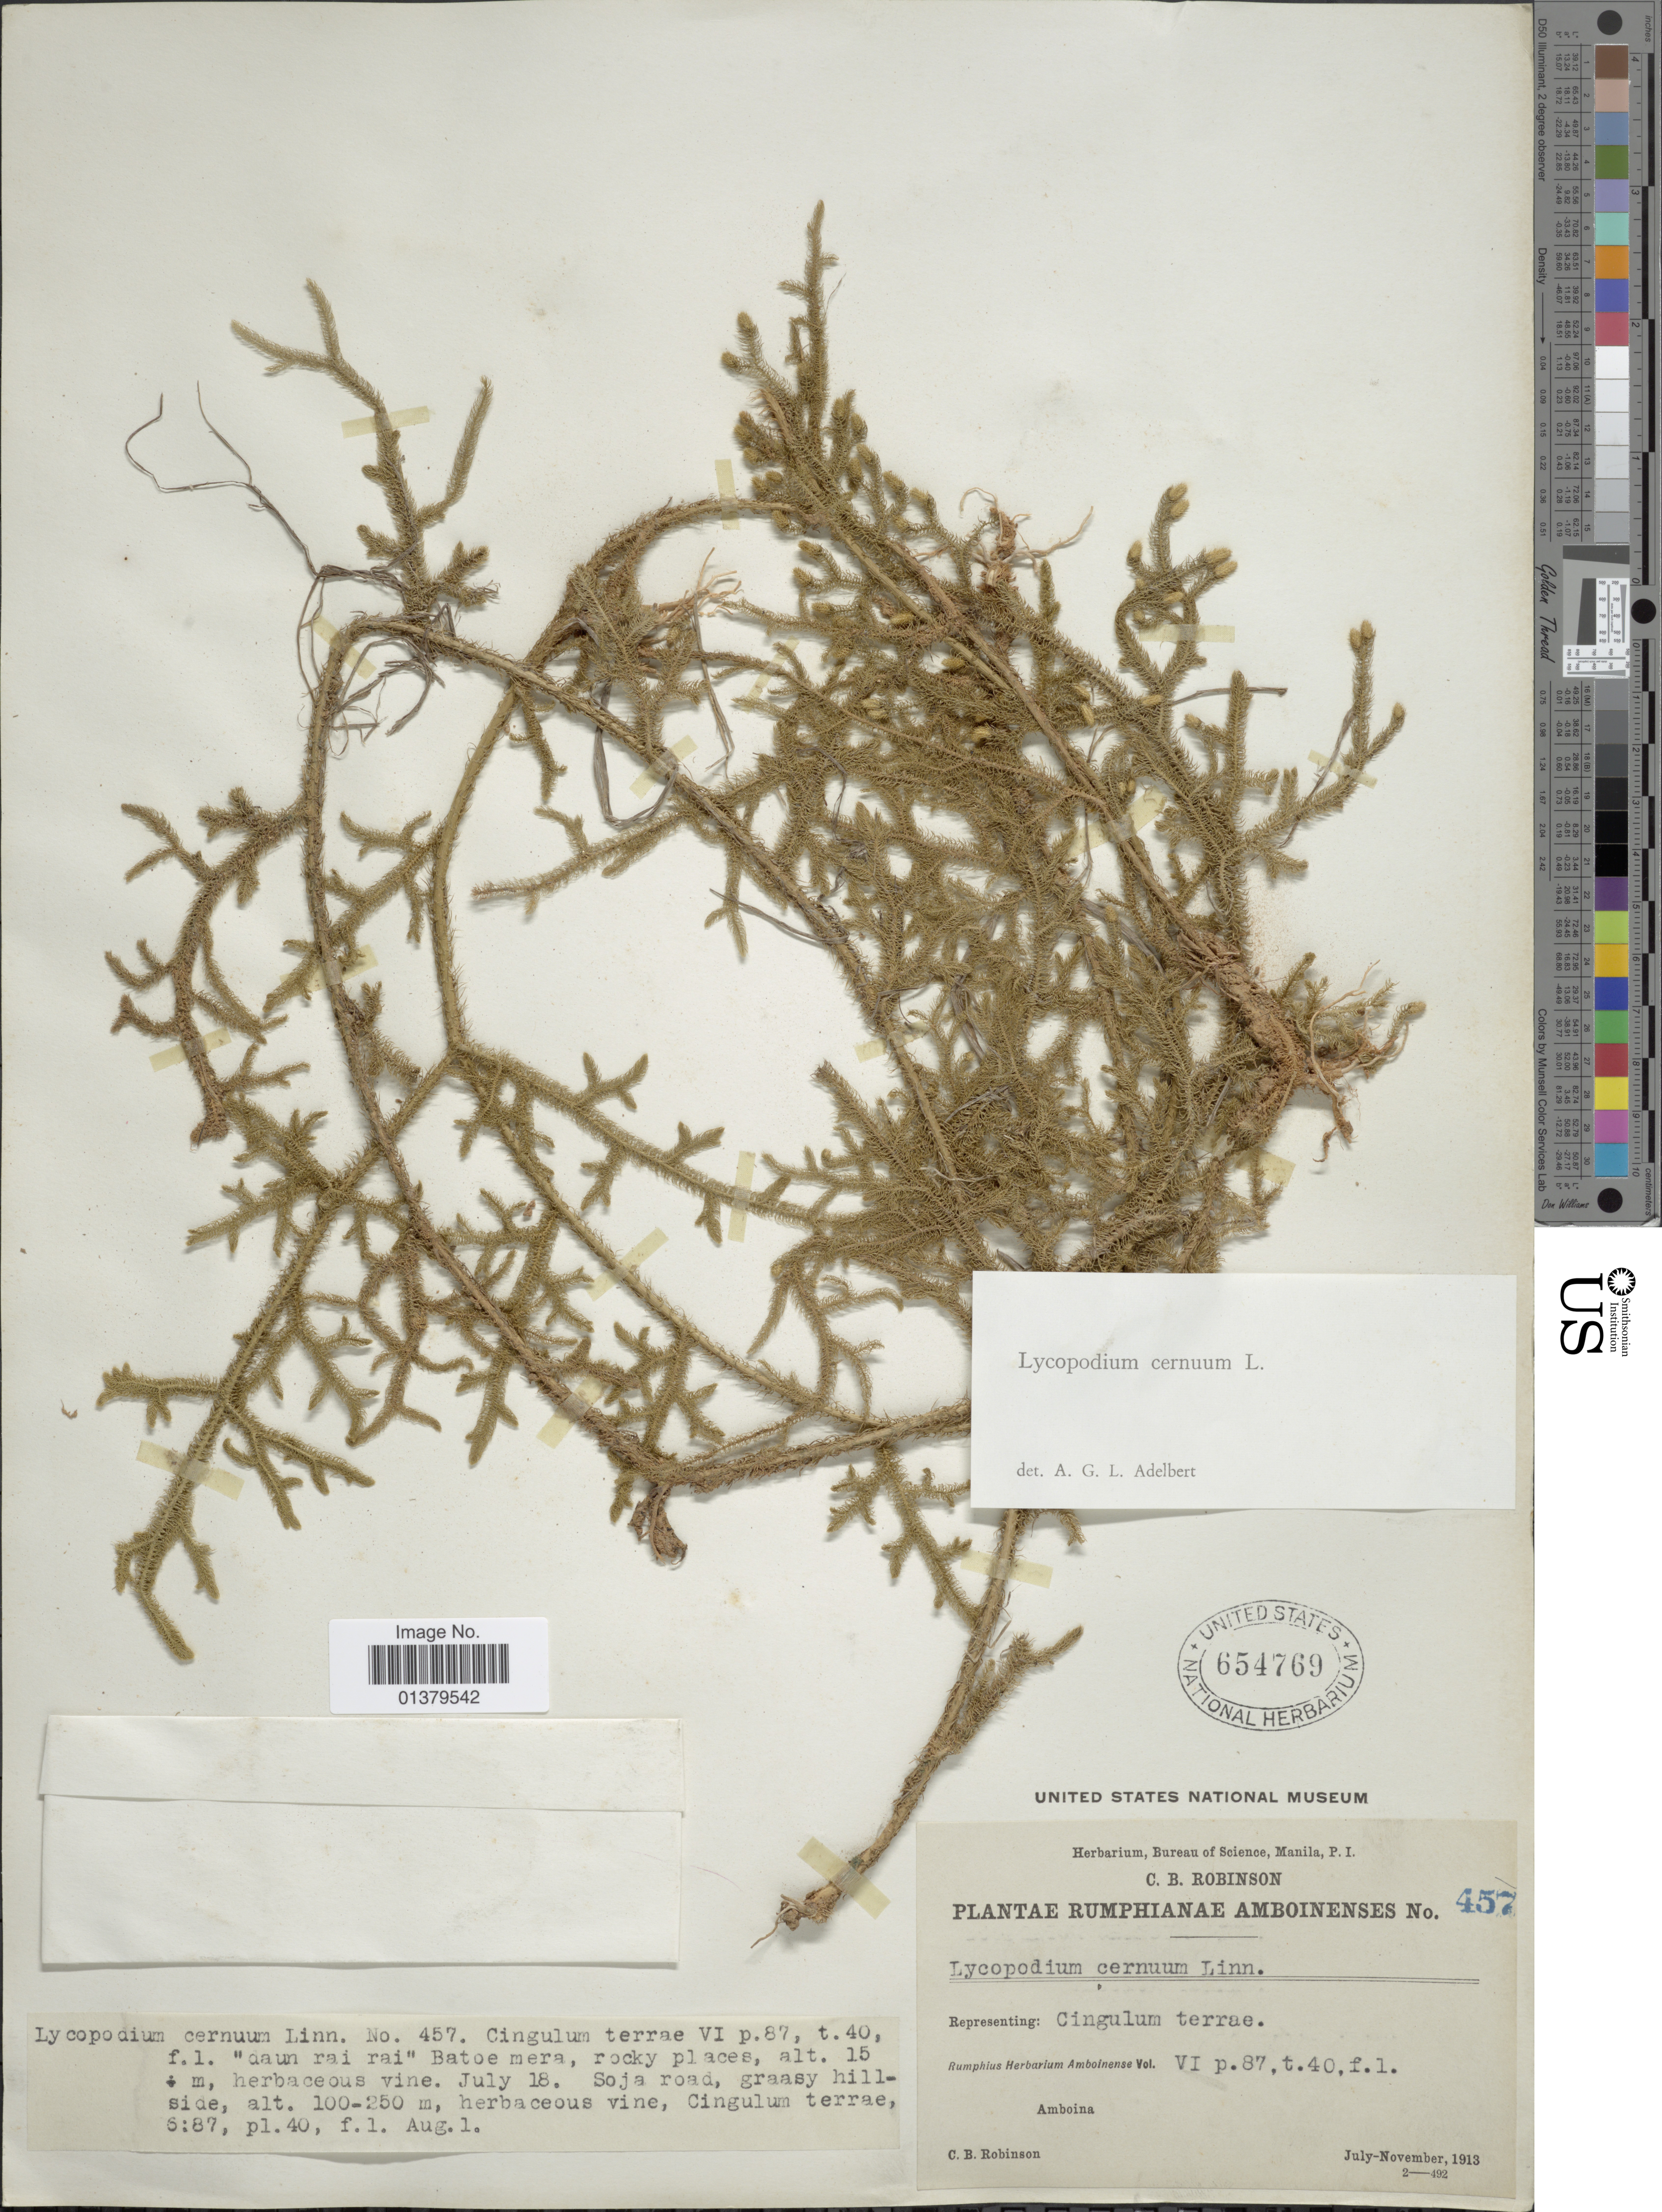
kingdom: Plantae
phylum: Tracheophyta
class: Lycopodiopsida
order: Lycopodiales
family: Lycopodiaceae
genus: Palhinhaea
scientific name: Palhinhaea cernua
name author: (L.) Vasc. & Franco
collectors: C. Robinson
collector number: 457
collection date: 1913-07/1913-11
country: Indonesia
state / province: Maluku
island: Ambon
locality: Amboina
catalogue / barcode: US 654769